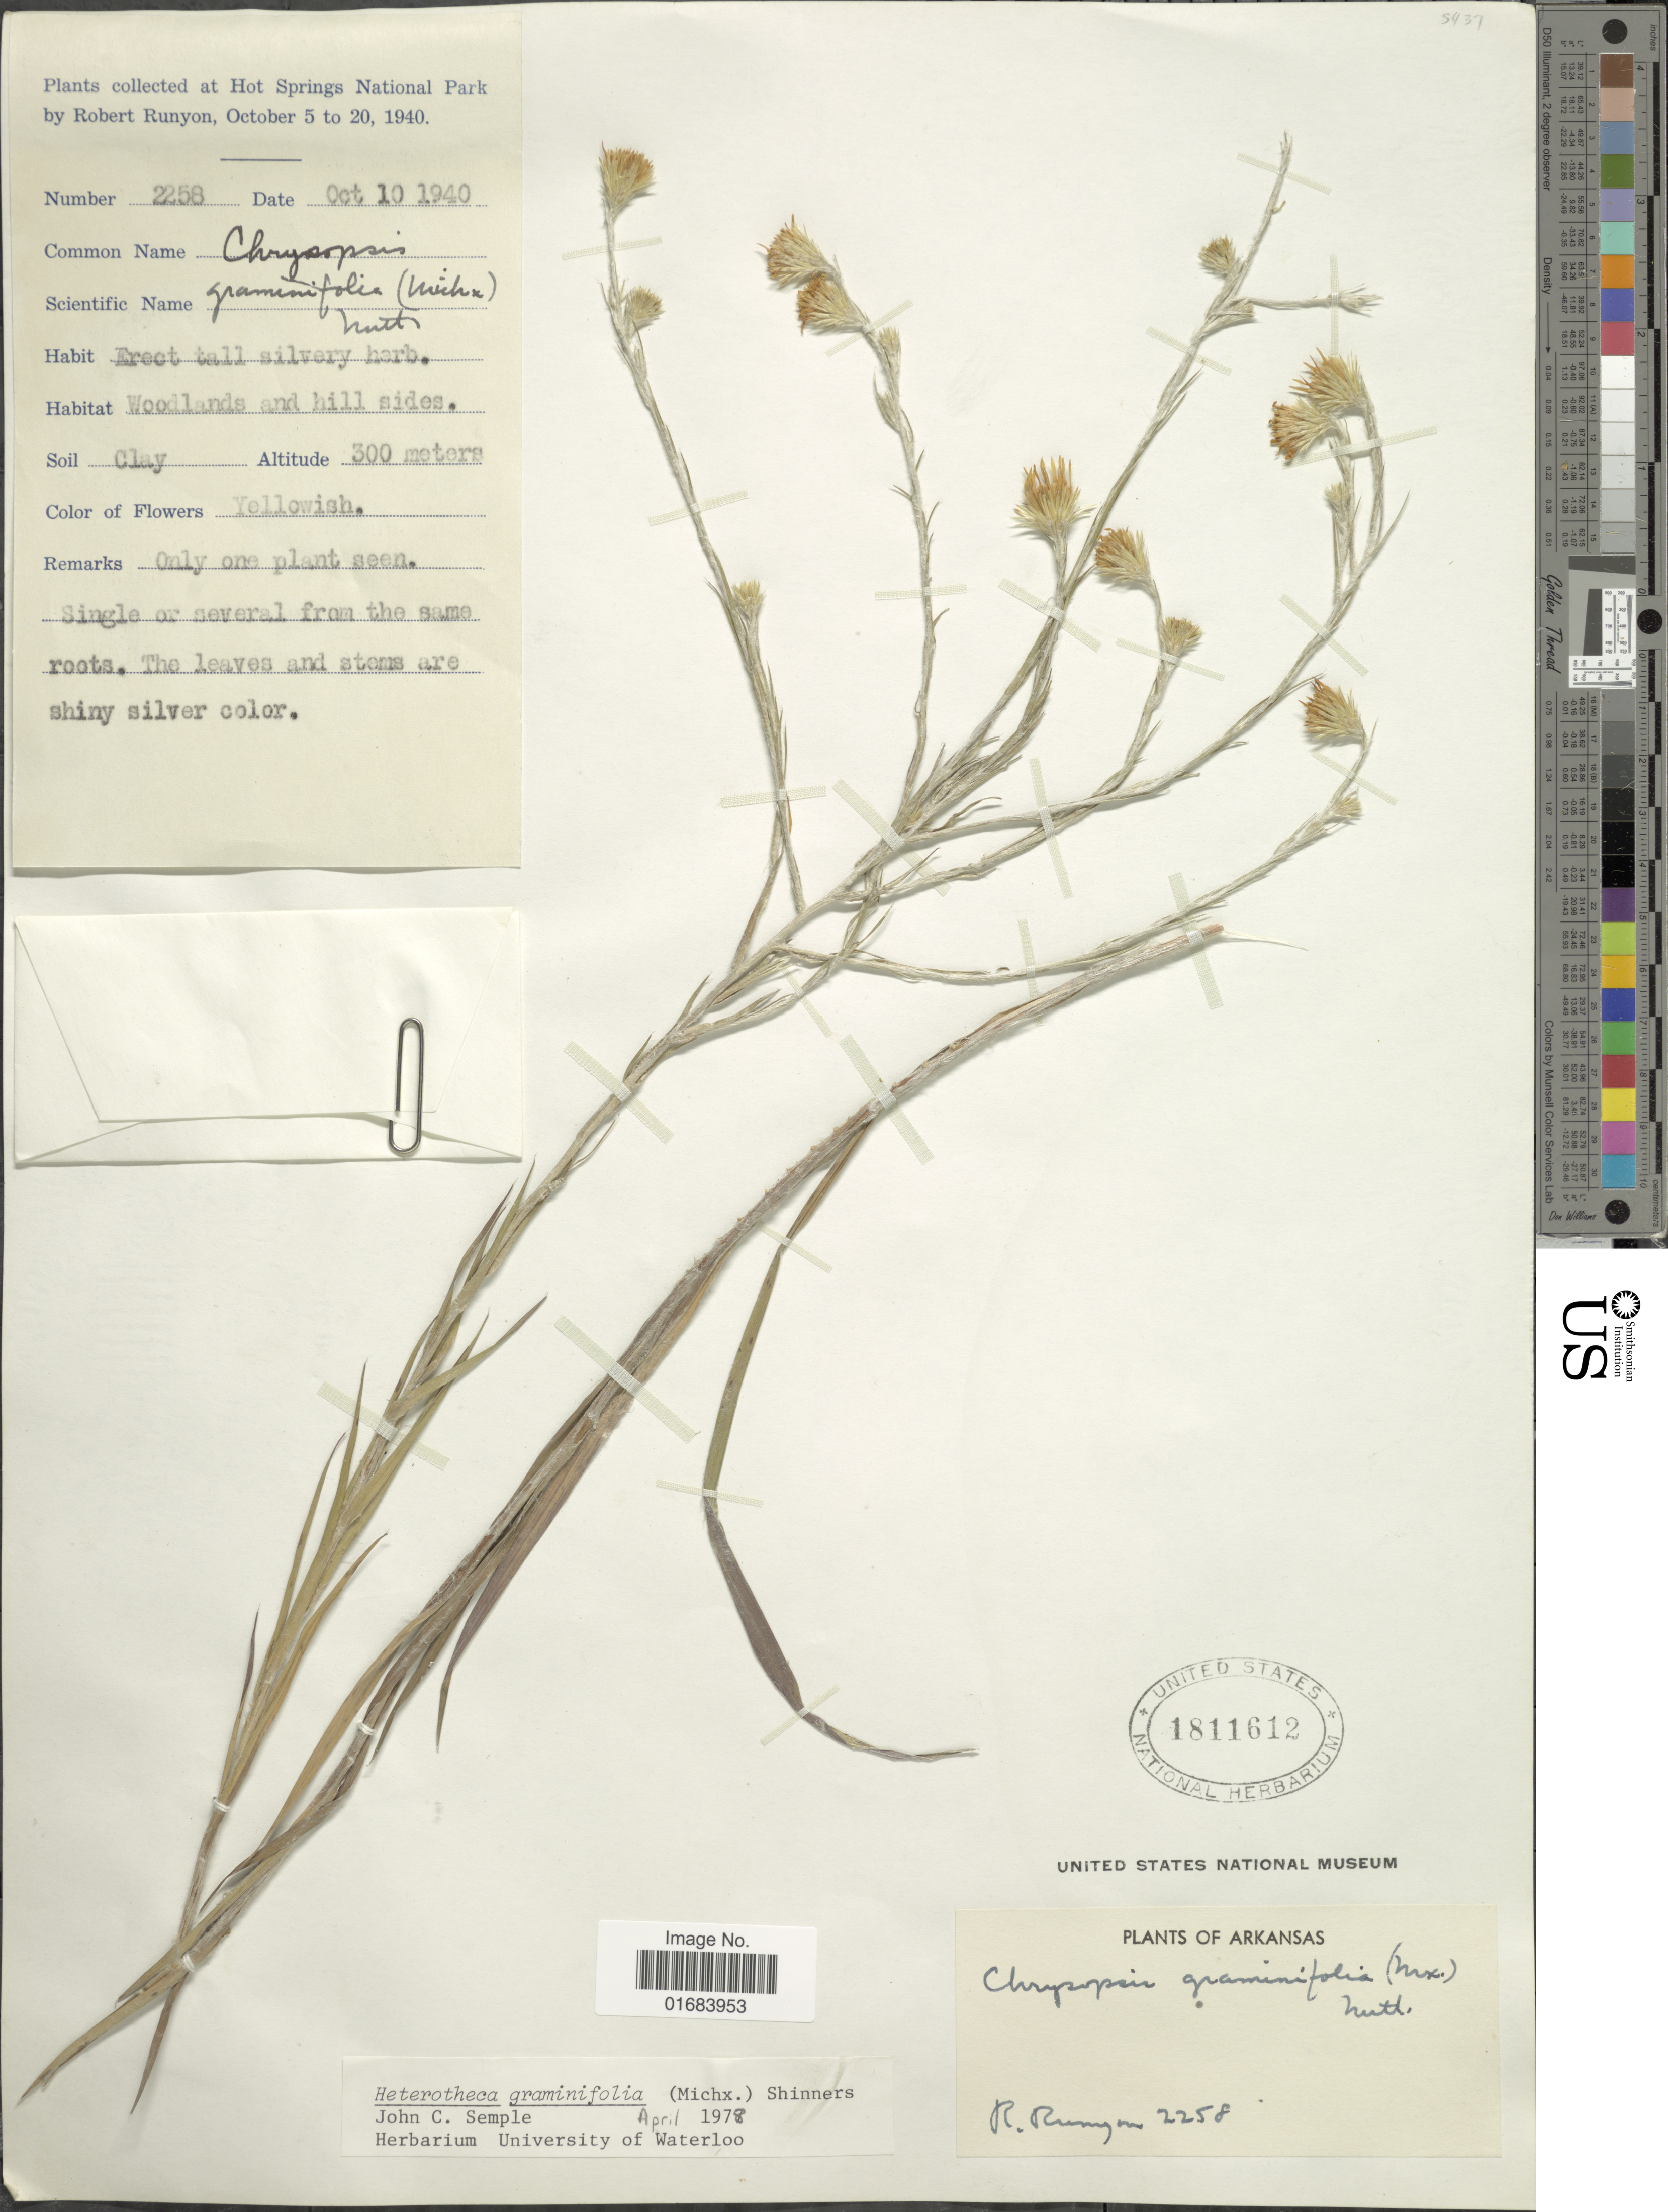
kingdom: Plantae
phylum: Tracheophyta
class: Magnoliopsida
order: Asterales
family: Asteraceae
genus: Pityopsis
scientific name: Pityopsis graminifolia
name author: (Michx.) Nutt.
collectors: R. Runyon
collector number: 2258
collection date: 1940-10-10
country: United States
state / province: Arkansas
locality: Hot Springs National Park,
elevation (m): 300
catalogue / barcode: US 1811612